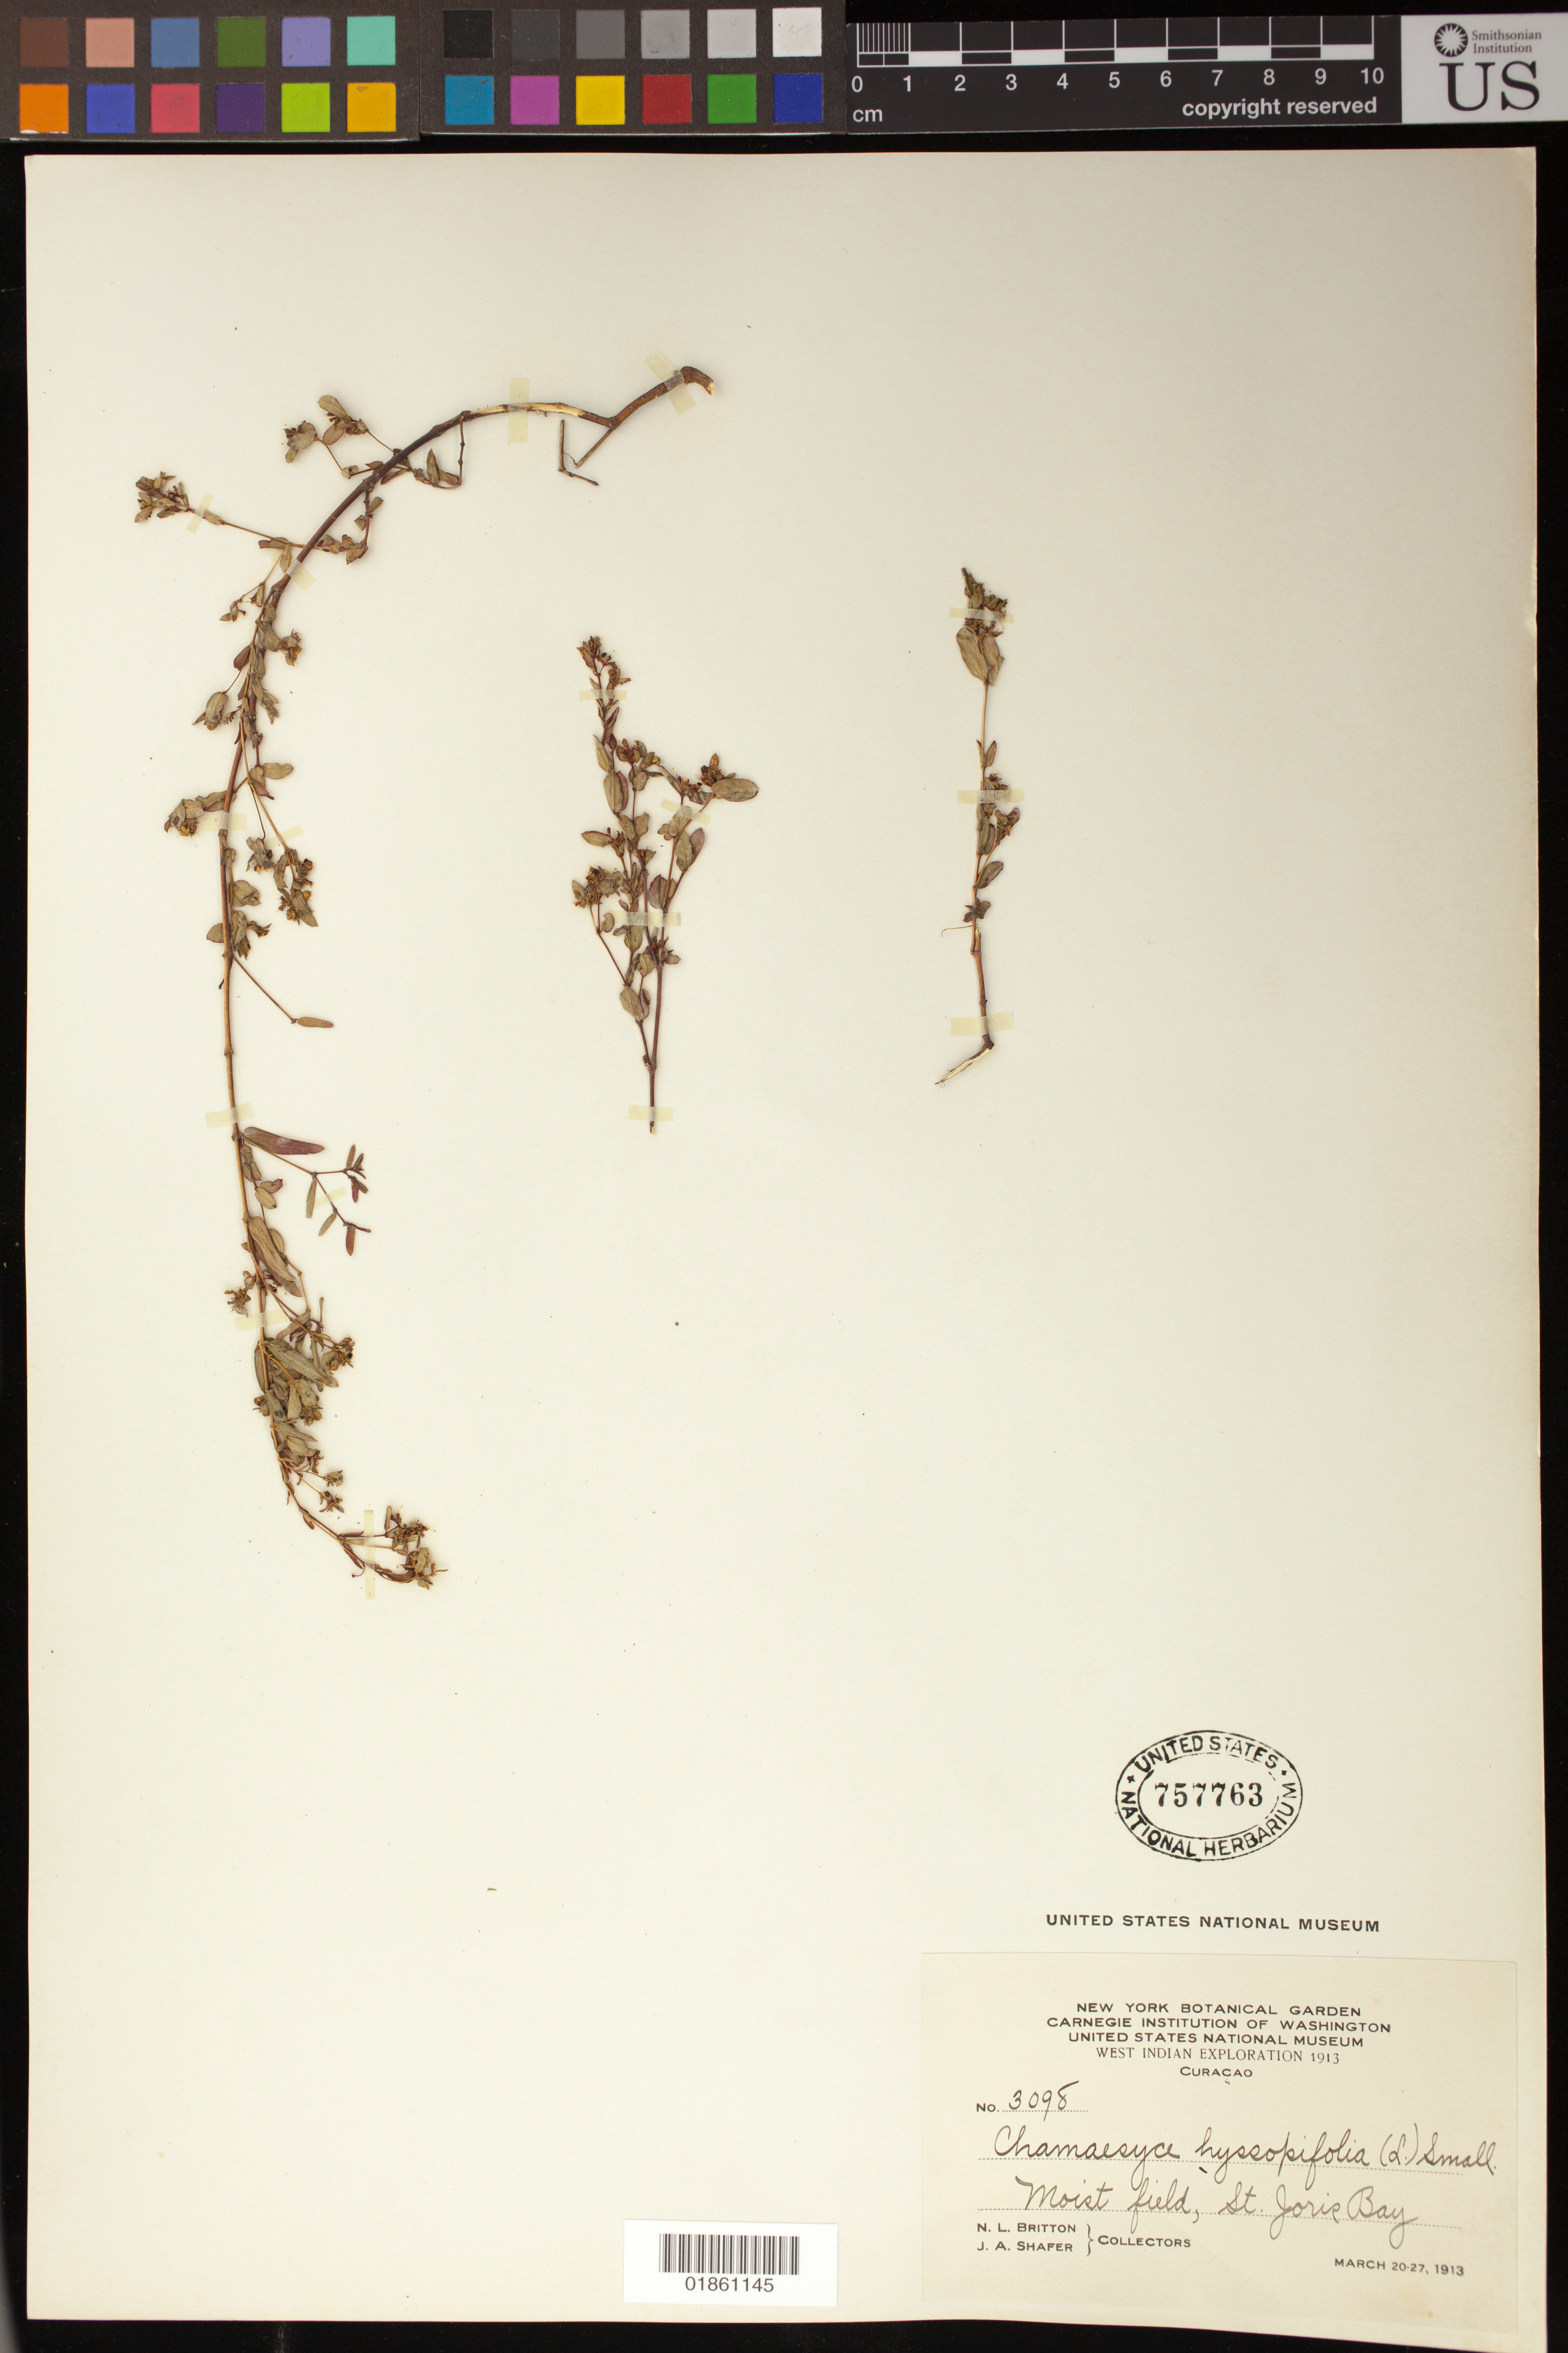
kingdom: Plantae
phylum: Tracheophyta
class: Magnoliopsida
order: Malpighiales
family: Euphorbiaceae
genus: Euphorbia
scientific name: Euphorbia hyssopifolia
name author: L.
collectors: N. Britton & J. A. Shafer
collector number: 3098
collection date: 1913-03-20/1913-03-27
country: Curaçao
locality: St. Joris Bay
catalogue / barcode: US 757763